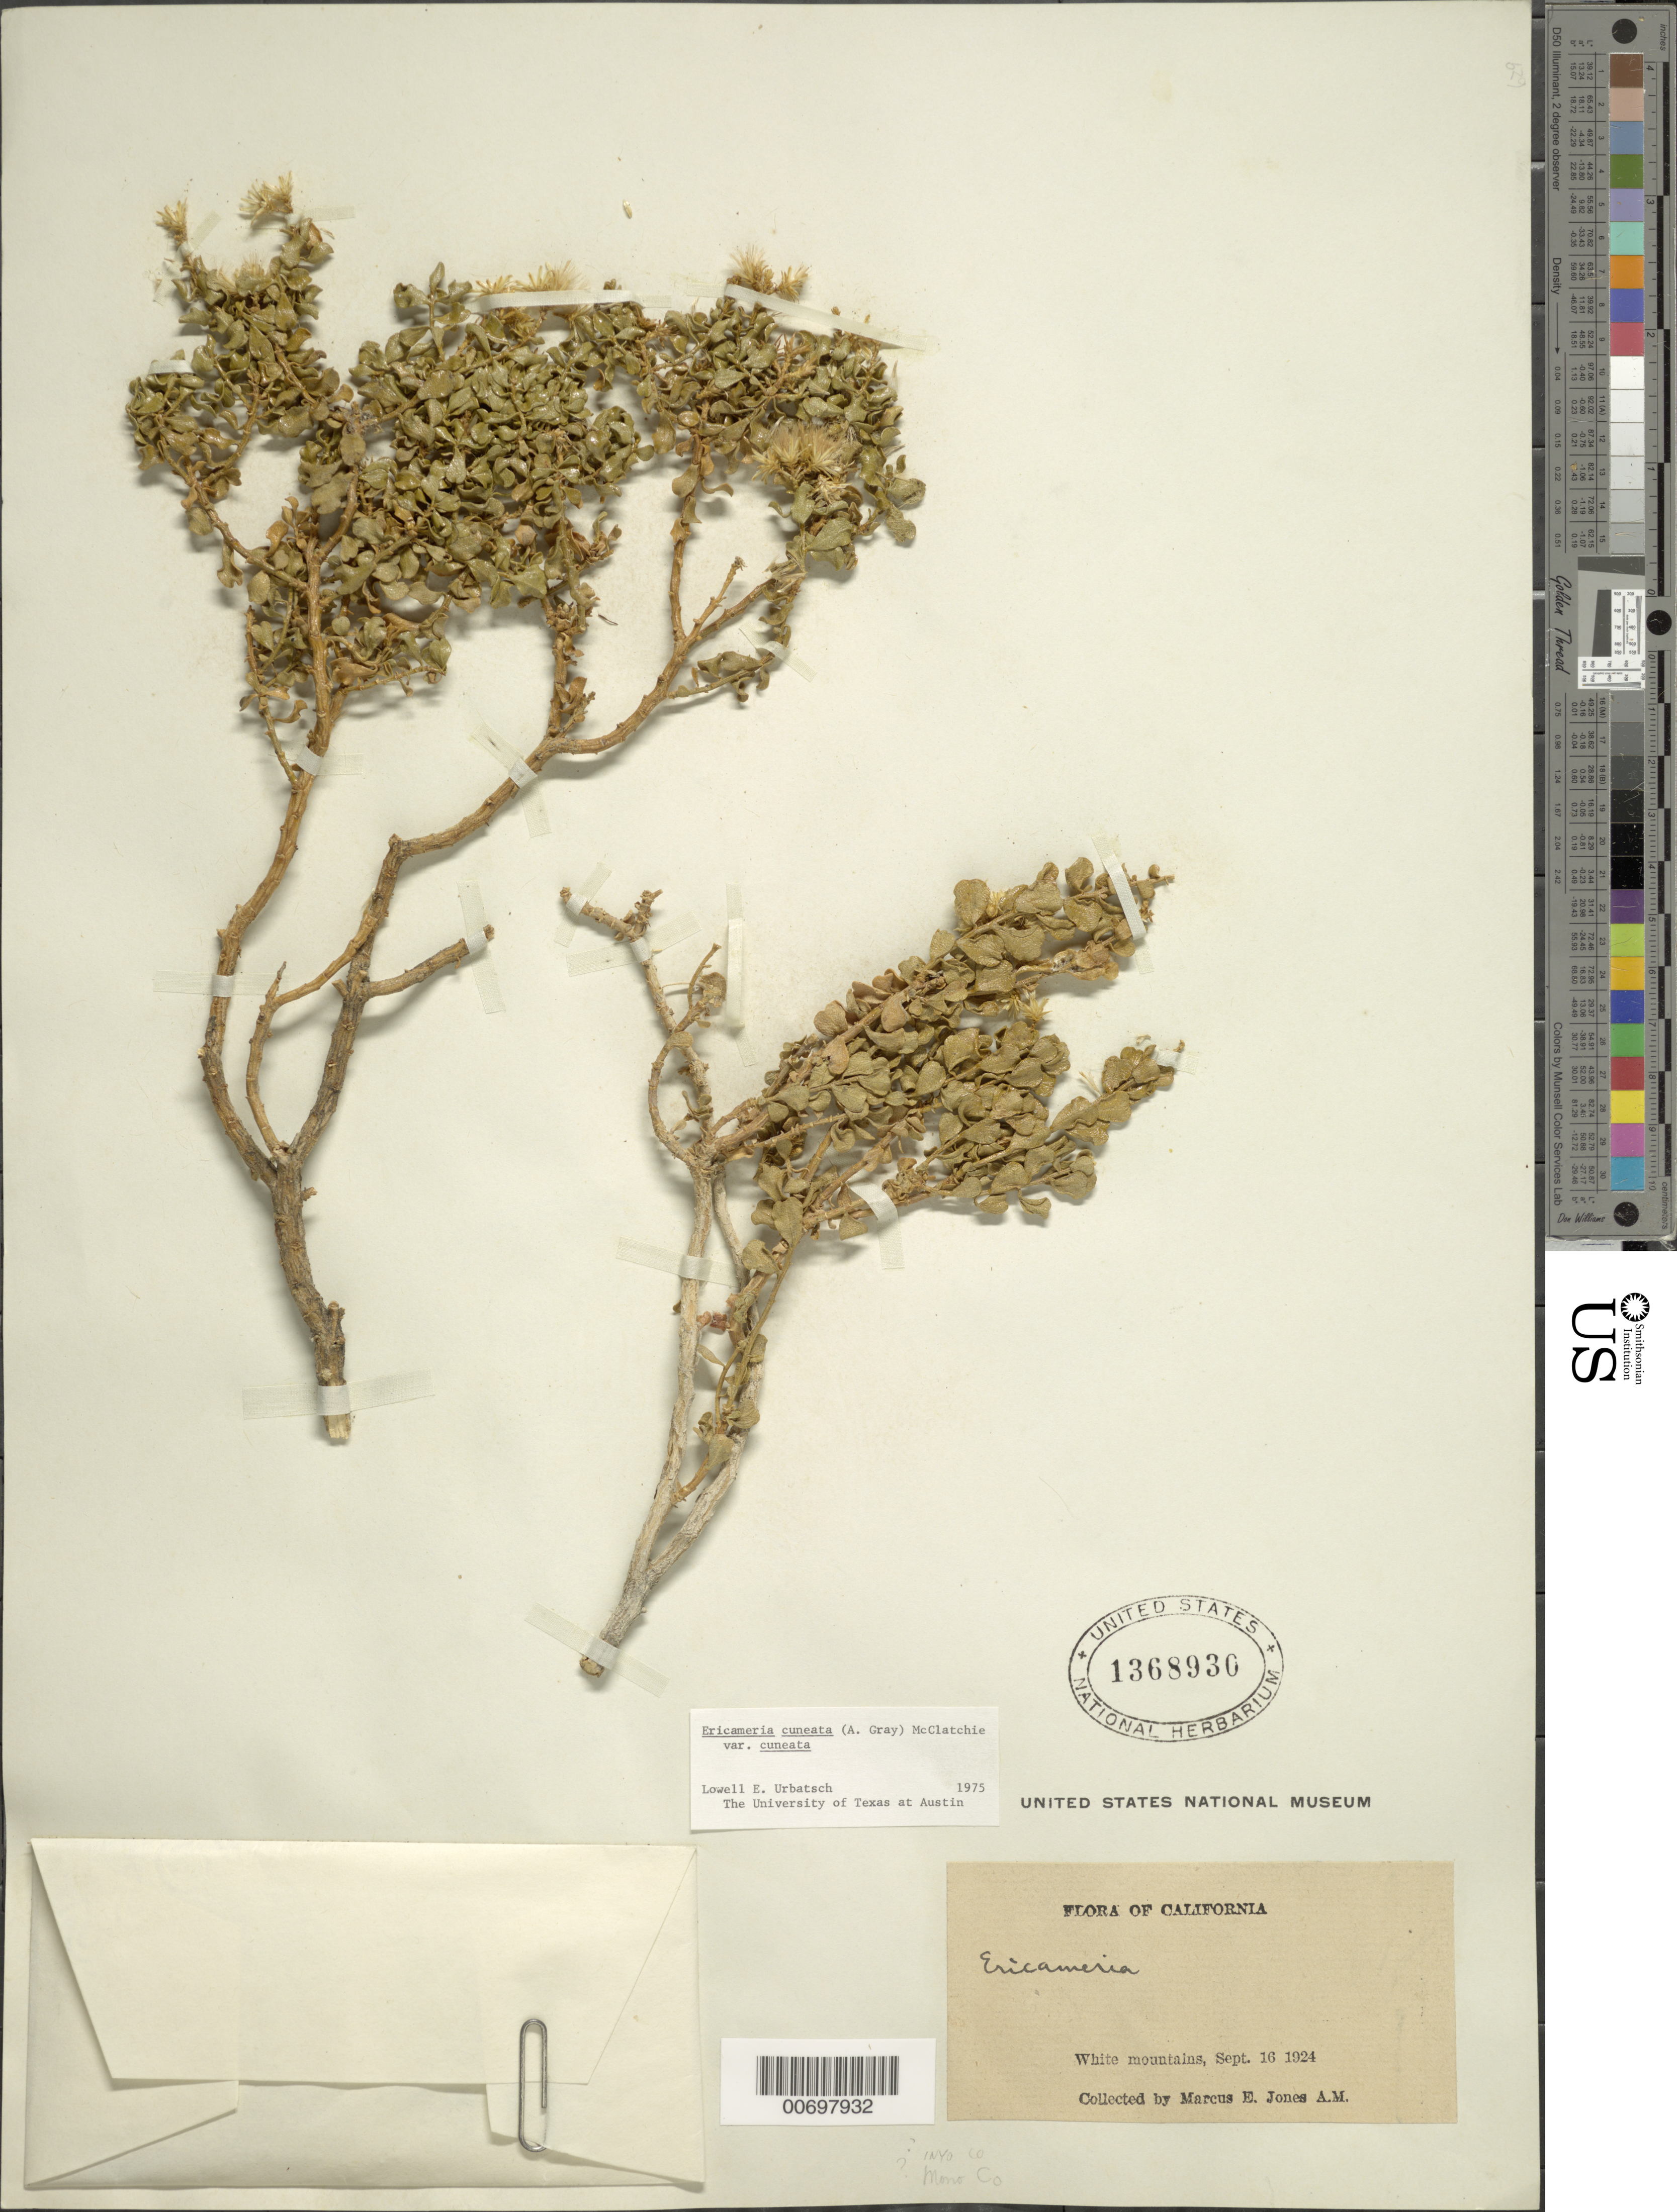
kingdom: Plantae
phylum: Tracheophyta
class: Magnoliopsida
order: Asterales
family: Asteraceae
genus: Ericameria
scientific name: Ericameria cuneata var. cuneata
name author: (A. Gray) McClatchie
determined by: Urbatsch, Lowell E., Curator (LSU), Louisiana State University (UNITED STATES)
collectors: M. E. Jones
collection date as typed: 16 Sep 1924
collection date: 1924-09-16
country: United States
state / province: California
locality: White Mts.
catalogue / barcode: US 1368930